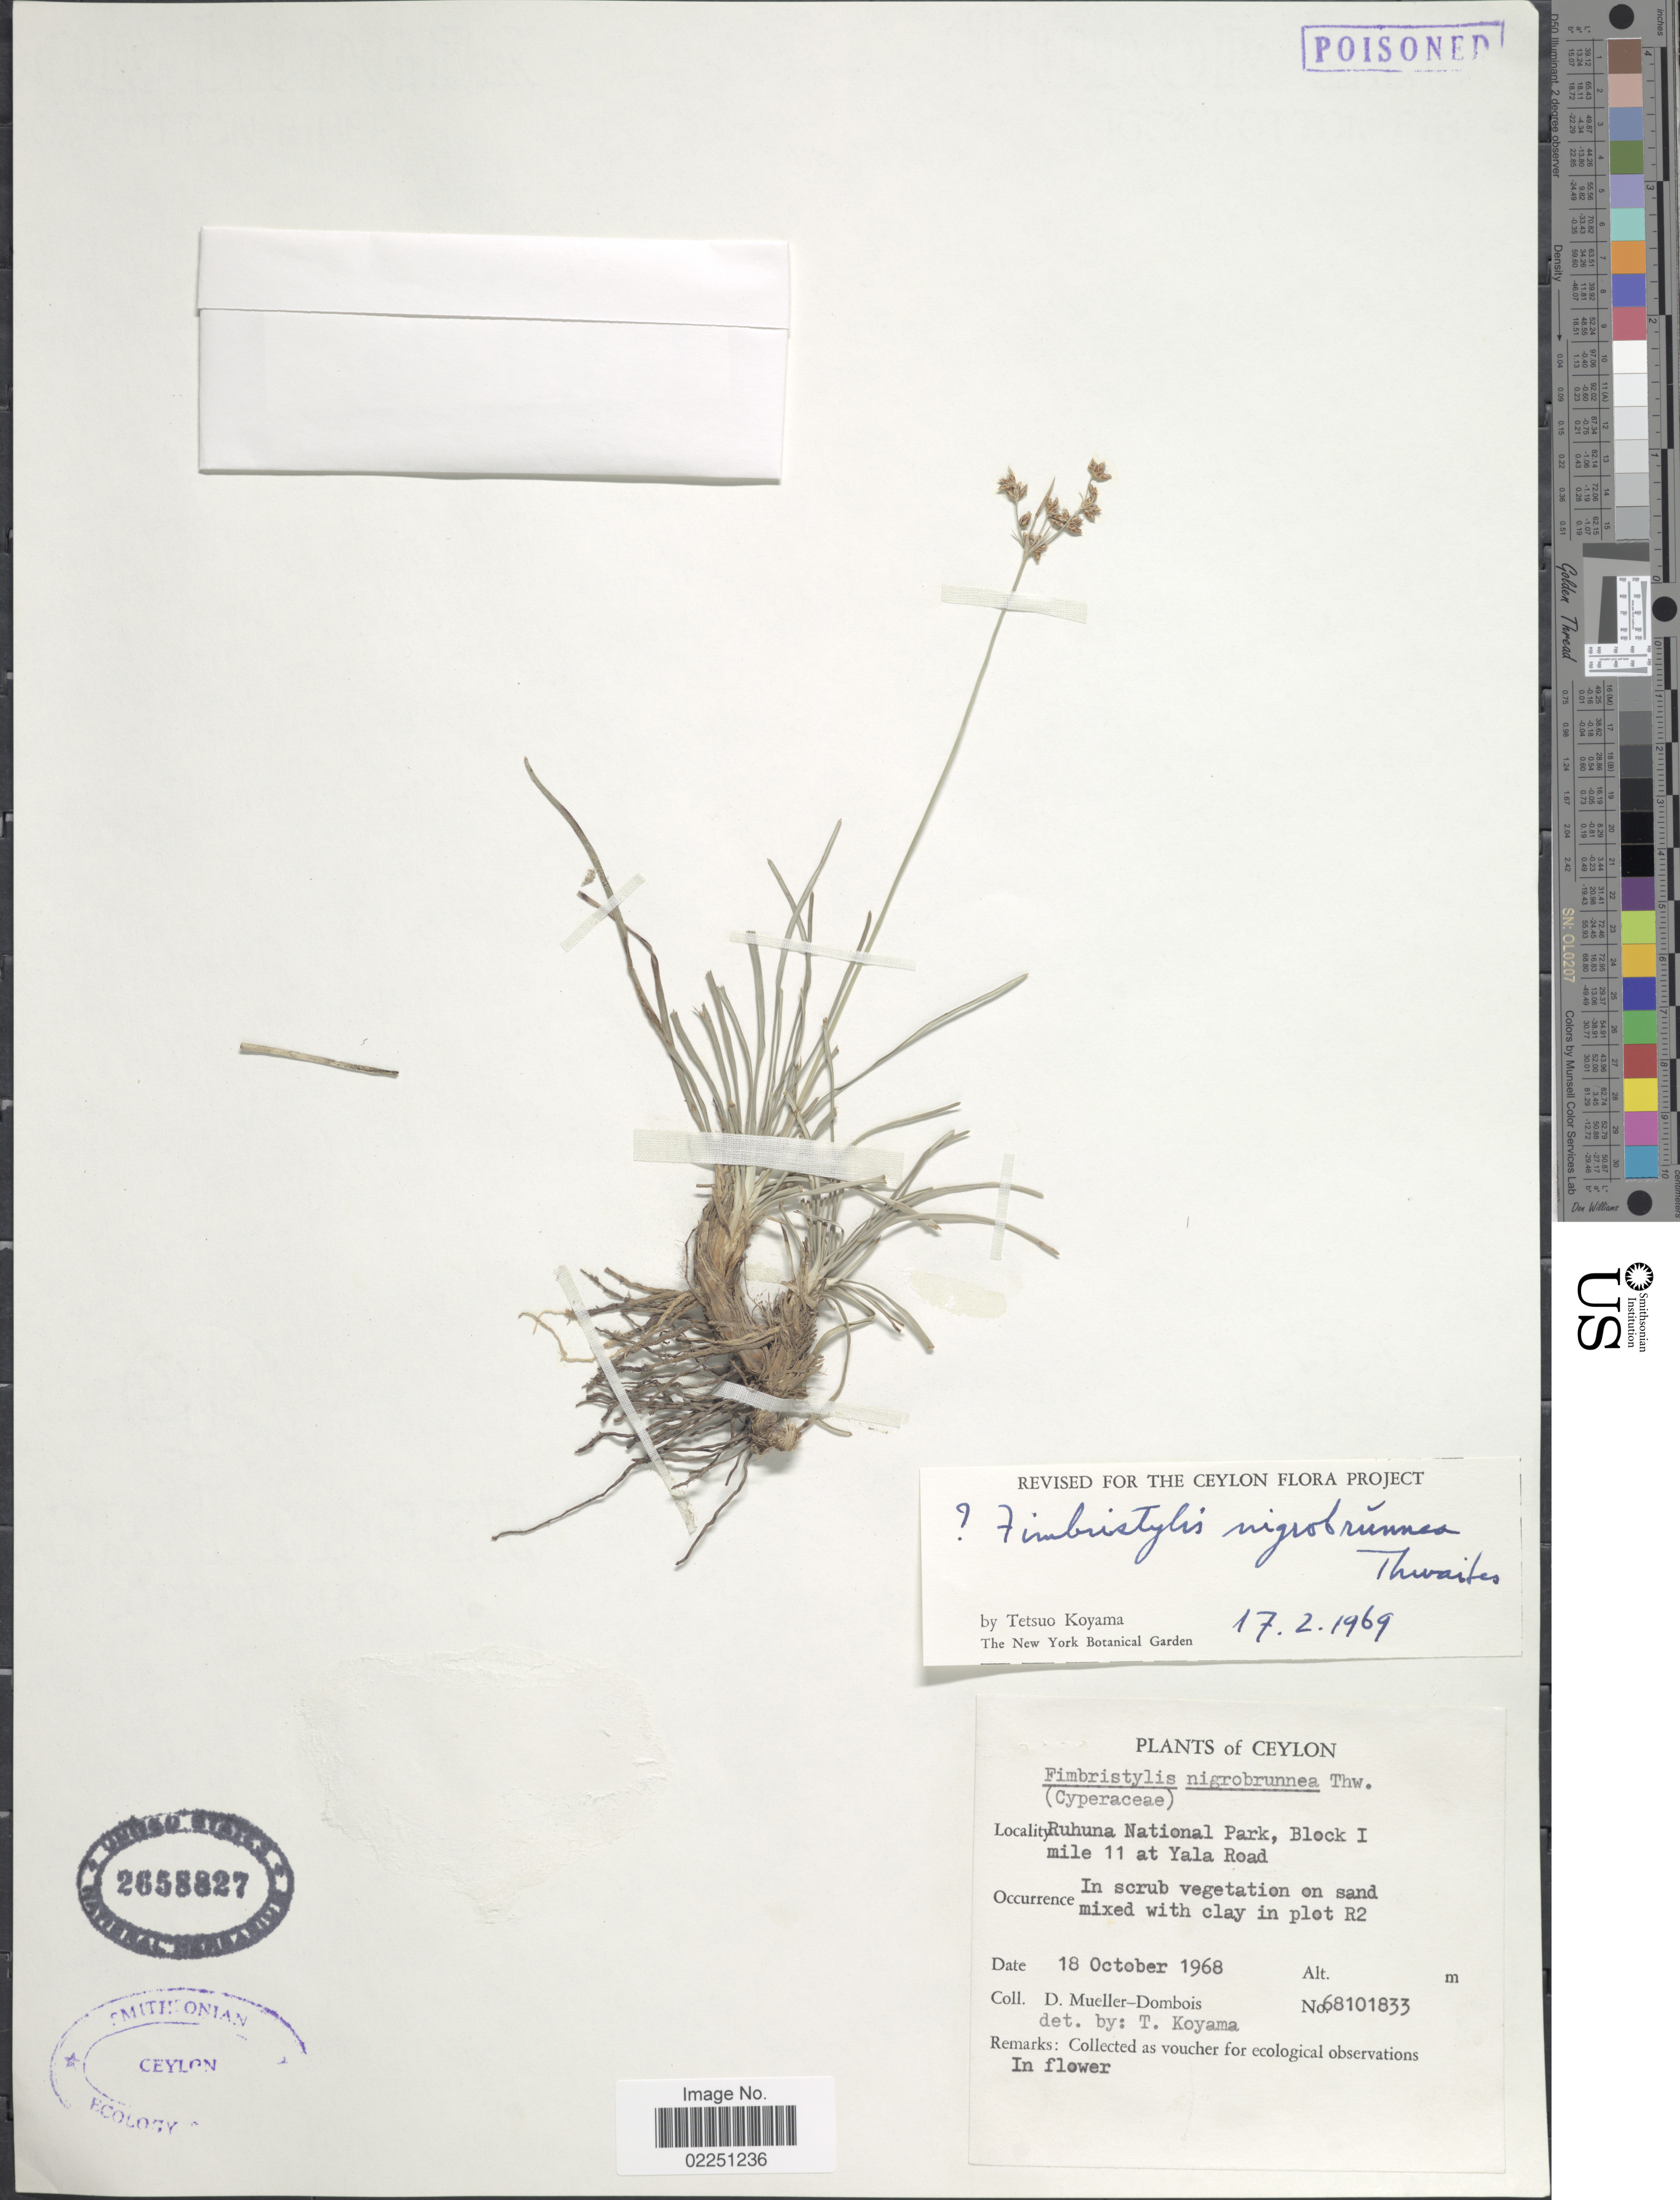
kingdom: Plantae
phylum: Tracheophyta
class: Liliopsida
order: Poales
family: Cyperaceae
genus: Fimbristylis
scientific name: Fimbristylis nigrobrunnea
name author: Thwaites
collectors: D. Mueller-Dombois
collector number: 68101833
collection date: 1968-10-18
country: Sri Lanka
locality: Ceylon. Ruhuna National Park, Block 1 mile 11 at Yala Road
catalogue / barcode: US 2658827